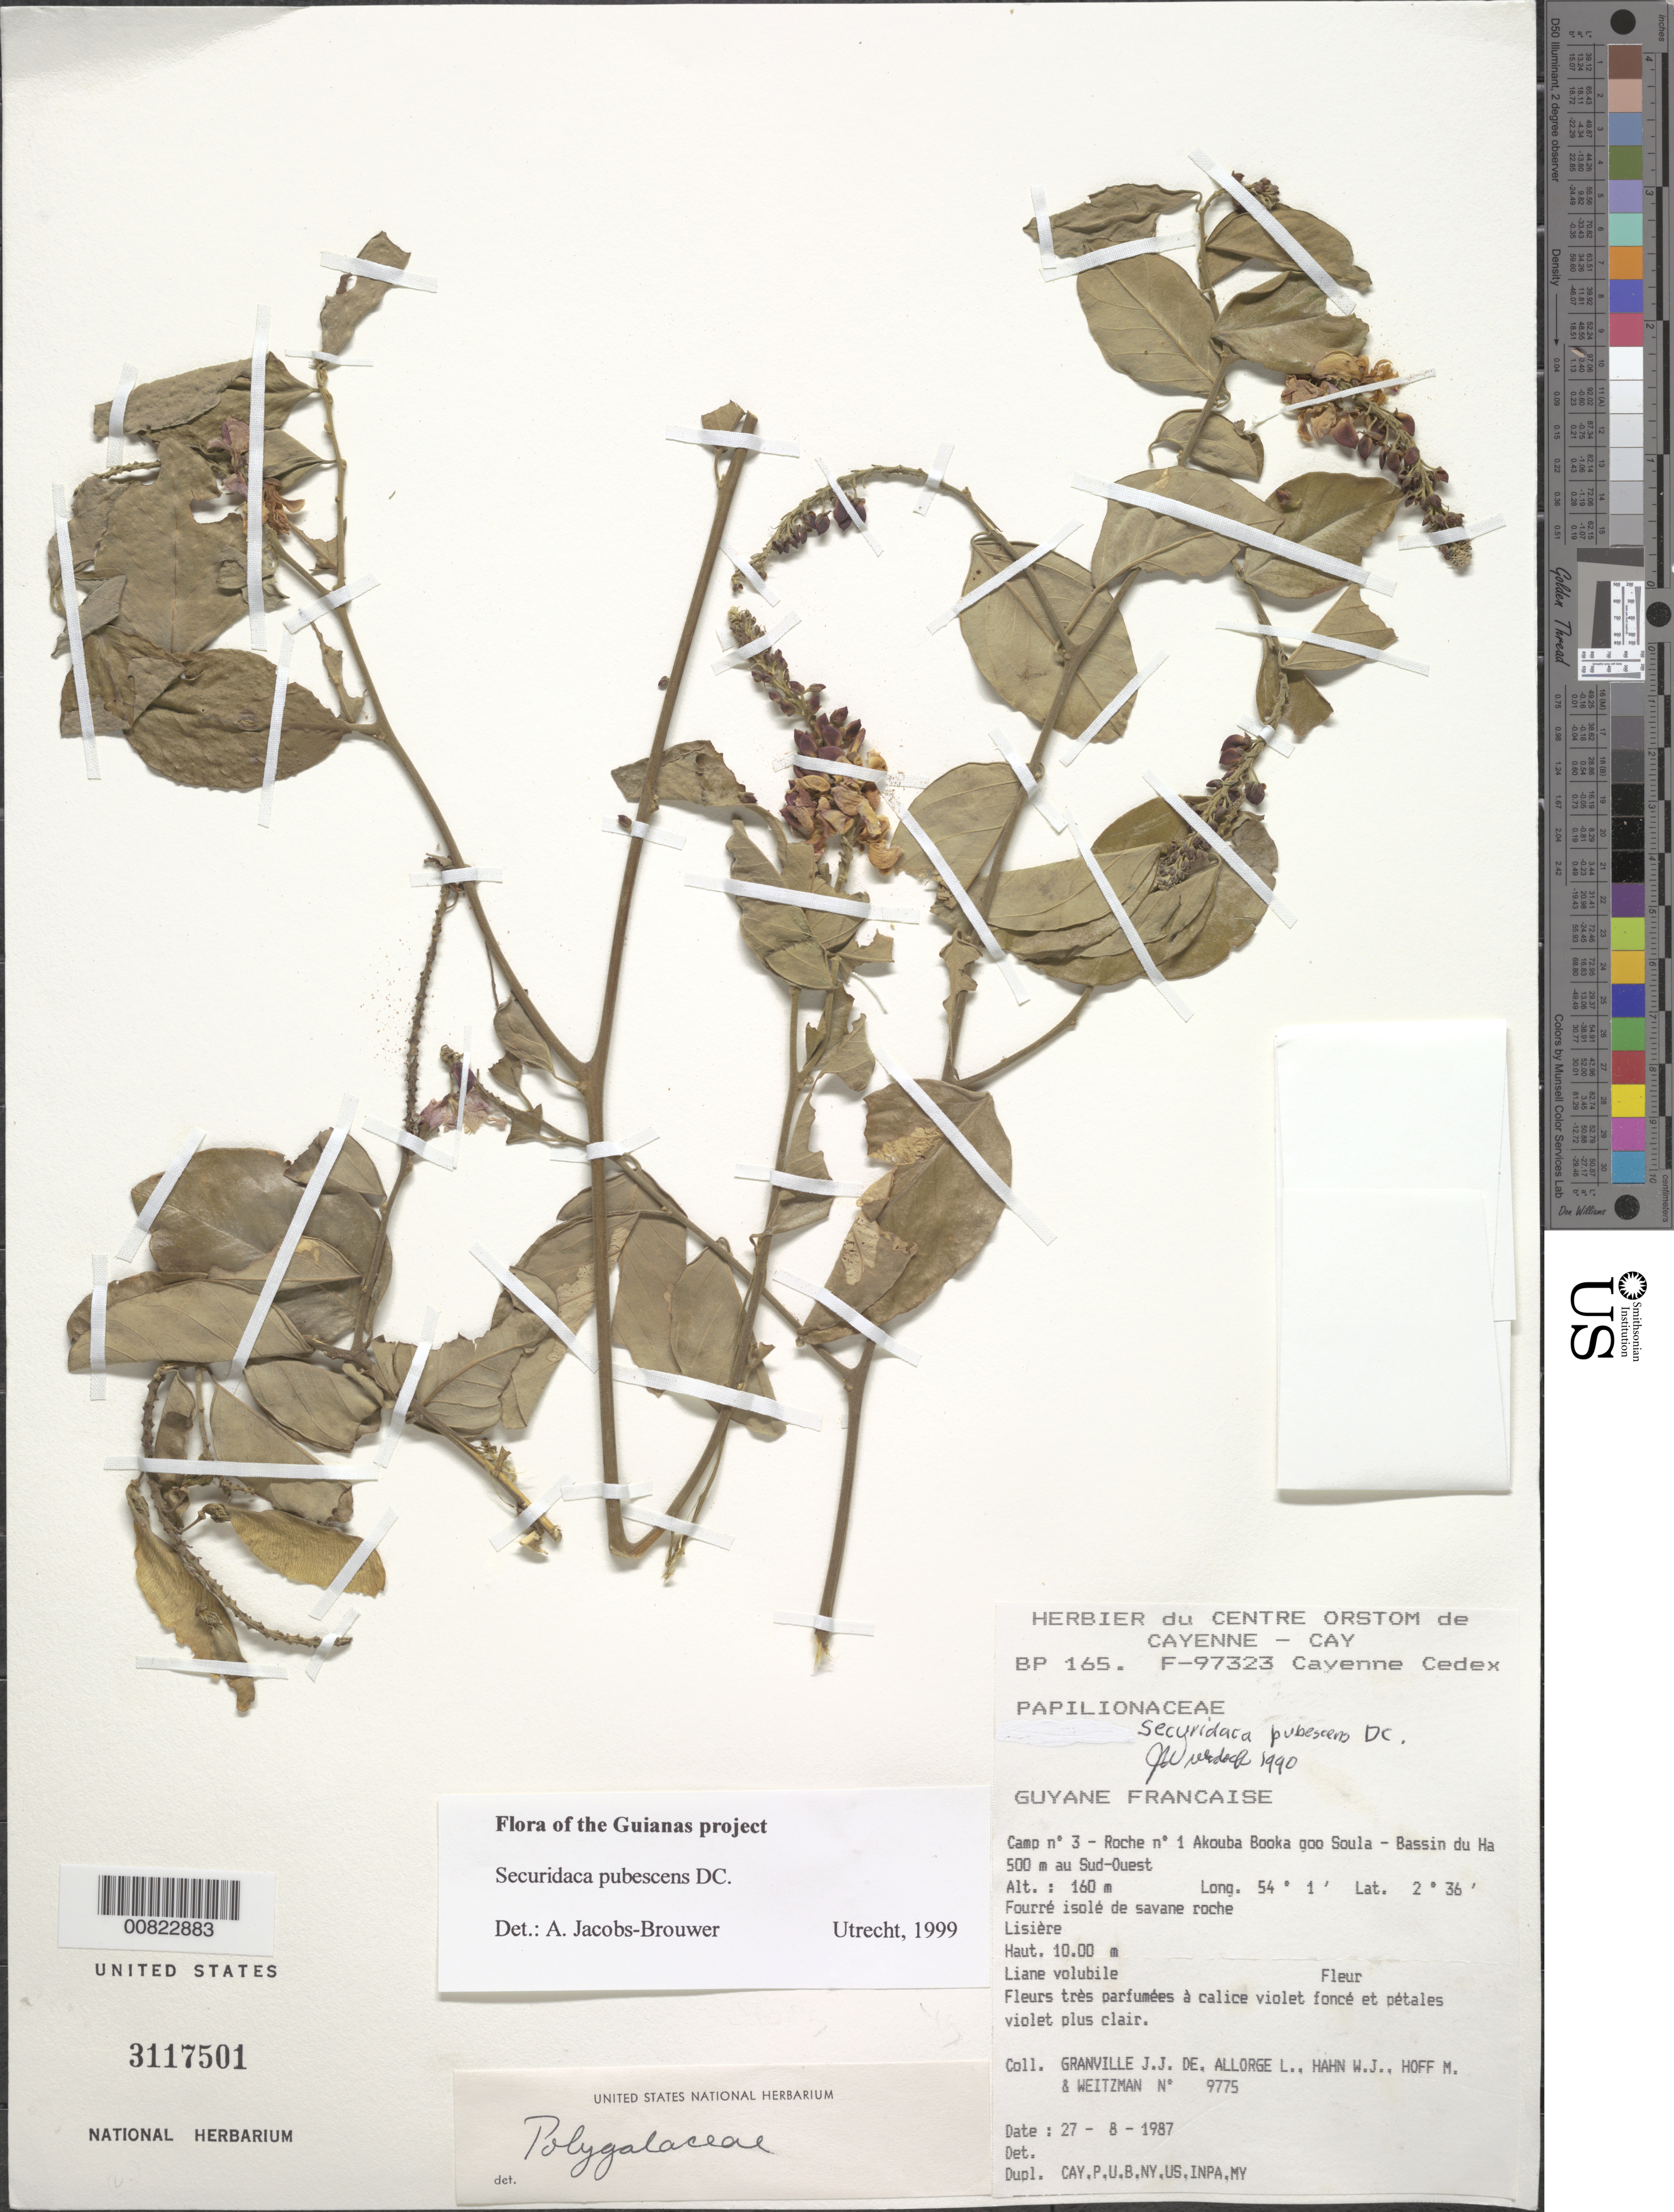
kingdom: Plantae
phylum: Tracheophyta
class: Magnoliopsida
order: Fabales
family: Polygalaceae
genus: Securidaca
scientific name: Securidaca pubescens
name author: DC.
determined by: Jacobs-Brouwer, A.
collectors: J.-J. de Granville, L. Allorge, W. J. Hahn, M. Hoff & A. L. Weitzman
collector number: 9775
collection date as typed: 27-Aug-87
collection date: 1987-08-27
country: French Guiana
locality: Akouba Booka goo Soula, Camp #3, Roche no. 1, Bassin du Haut-Marouini, 500 m au Sud-Ouest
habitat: Fourré isolé de savane roche, lissiere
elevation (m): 160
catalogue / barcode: US 3117501